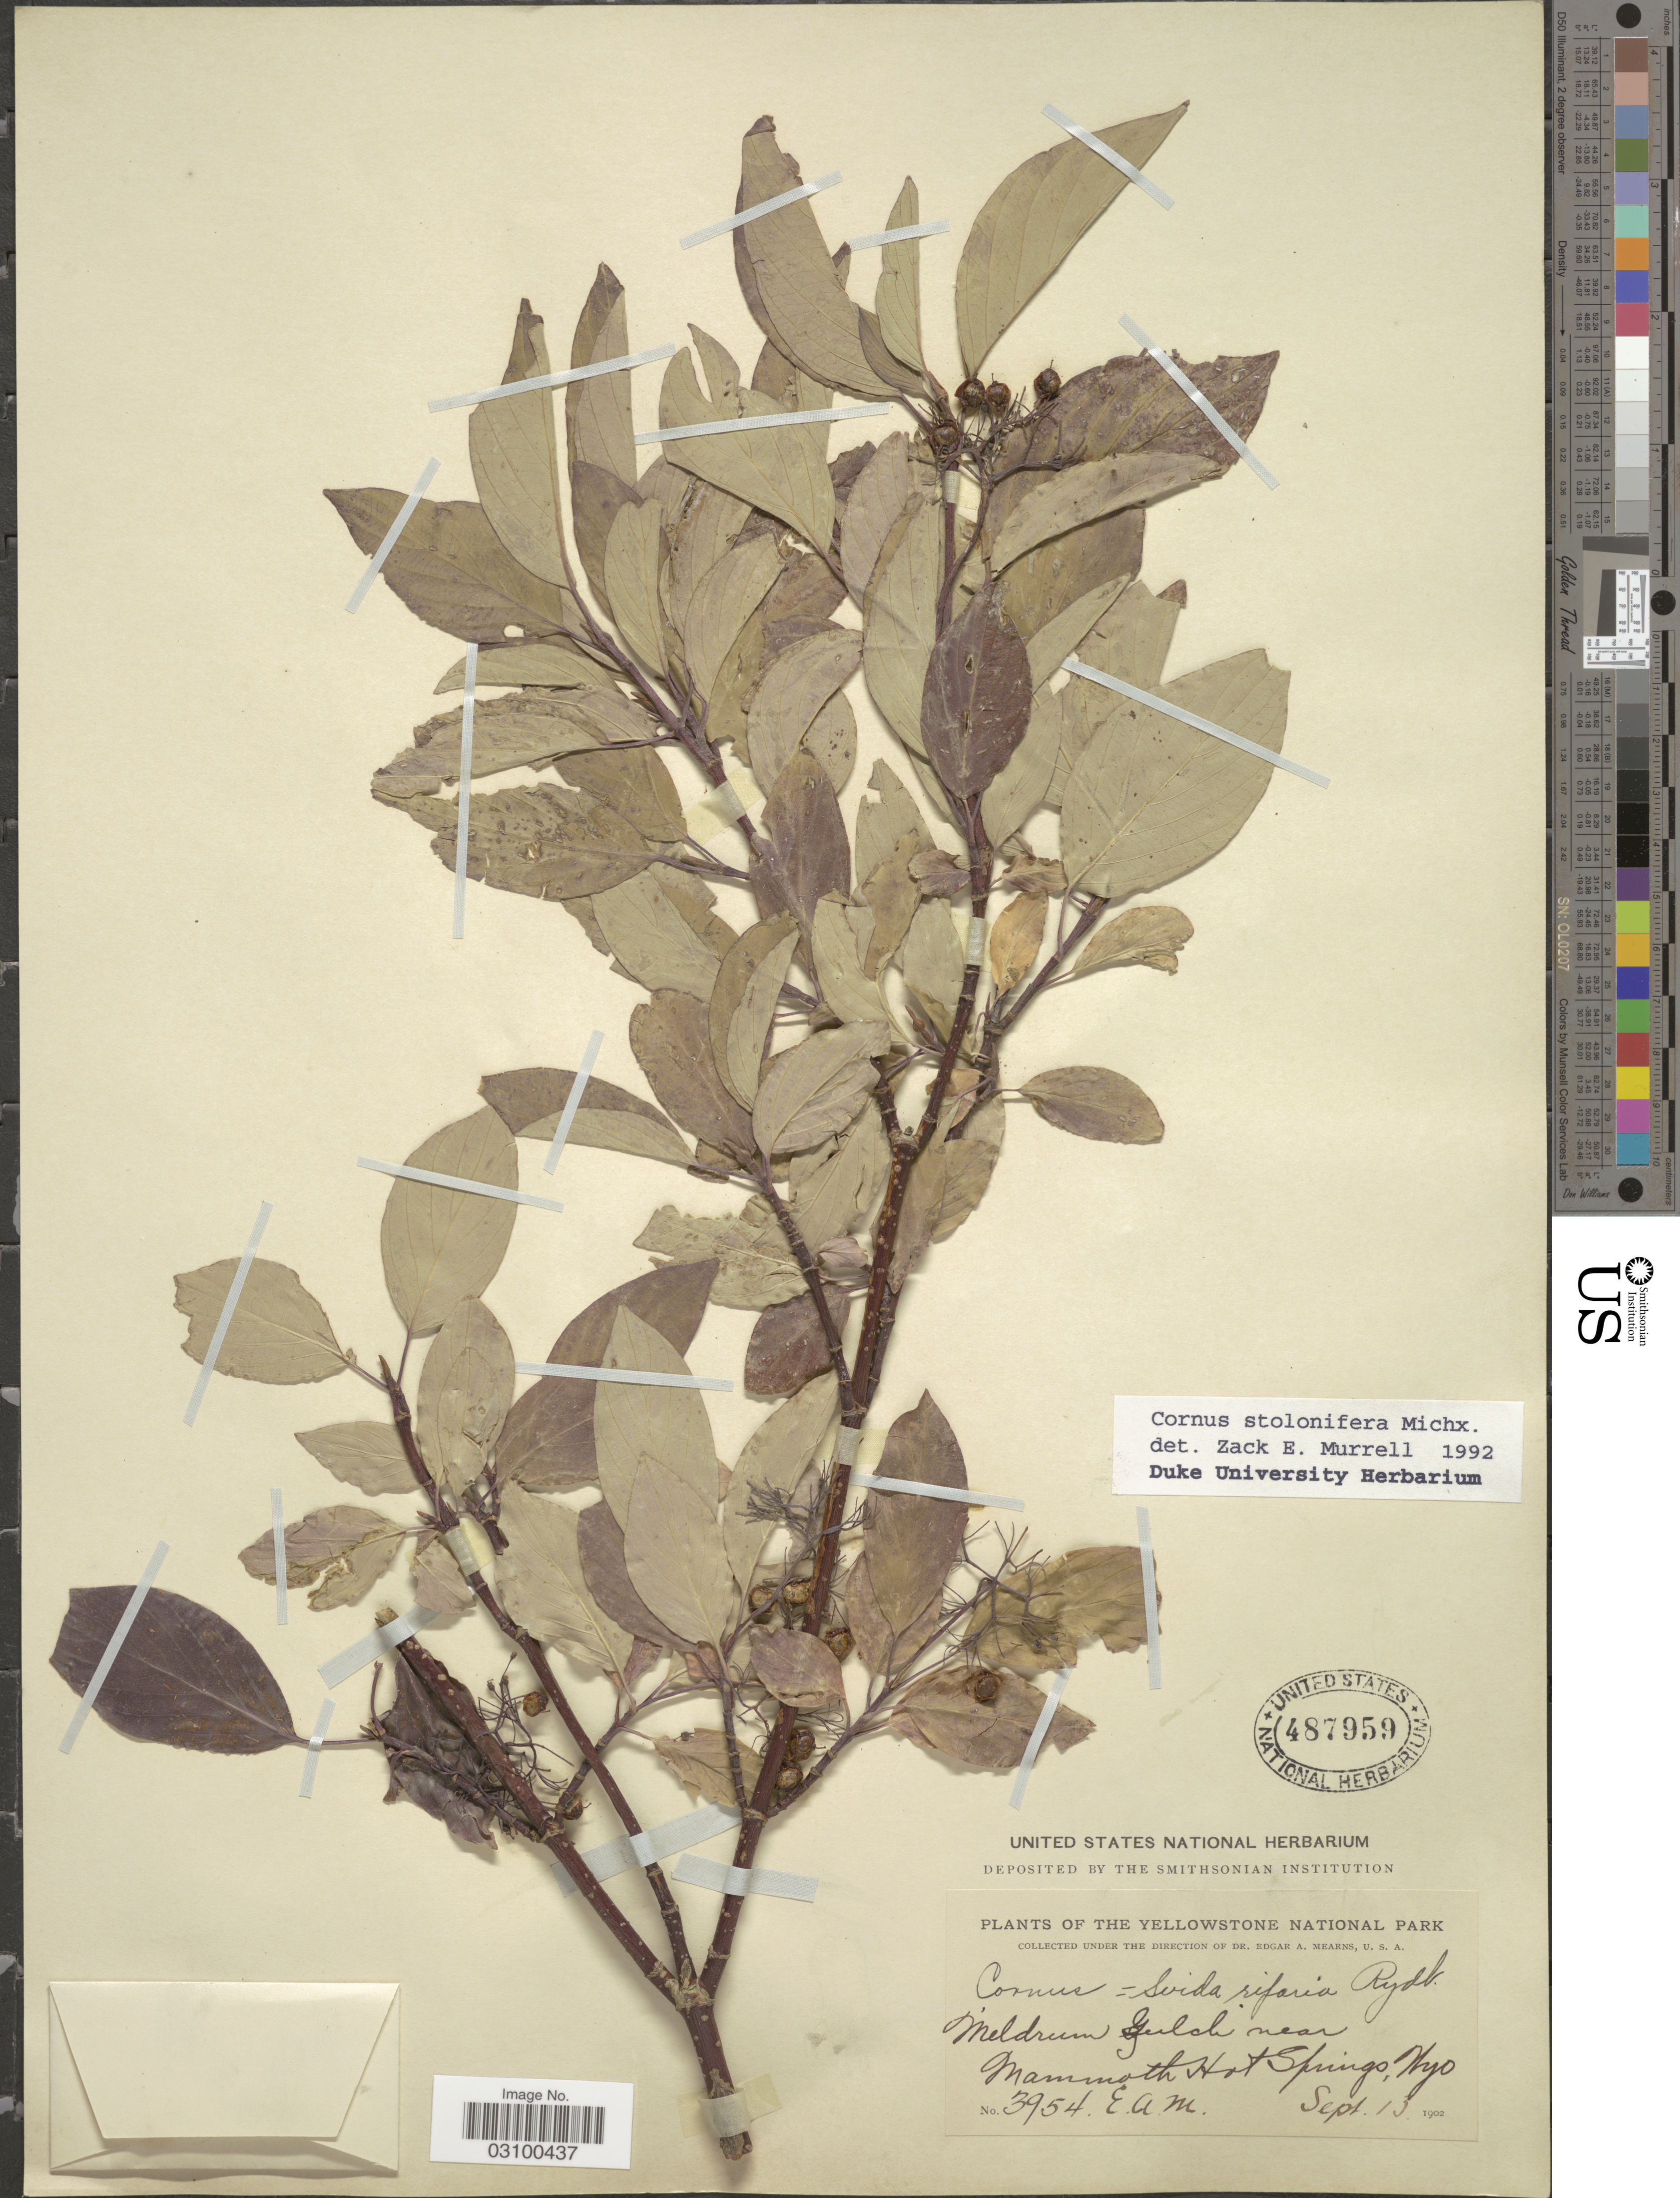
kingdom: Plantae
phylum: Tracheophyta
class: Magnoliopsida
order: Cornales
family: Cornaceae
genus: Cornus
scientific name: Cornus sericea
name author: L.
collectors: E. A. Mearns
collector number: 3954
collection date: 1902-09-13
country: United States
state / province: Wyoming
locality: The Yellowstone National Park. Meldrum Gulch near Mammoth Hot Springs, Wyo.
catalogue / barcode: US 487959